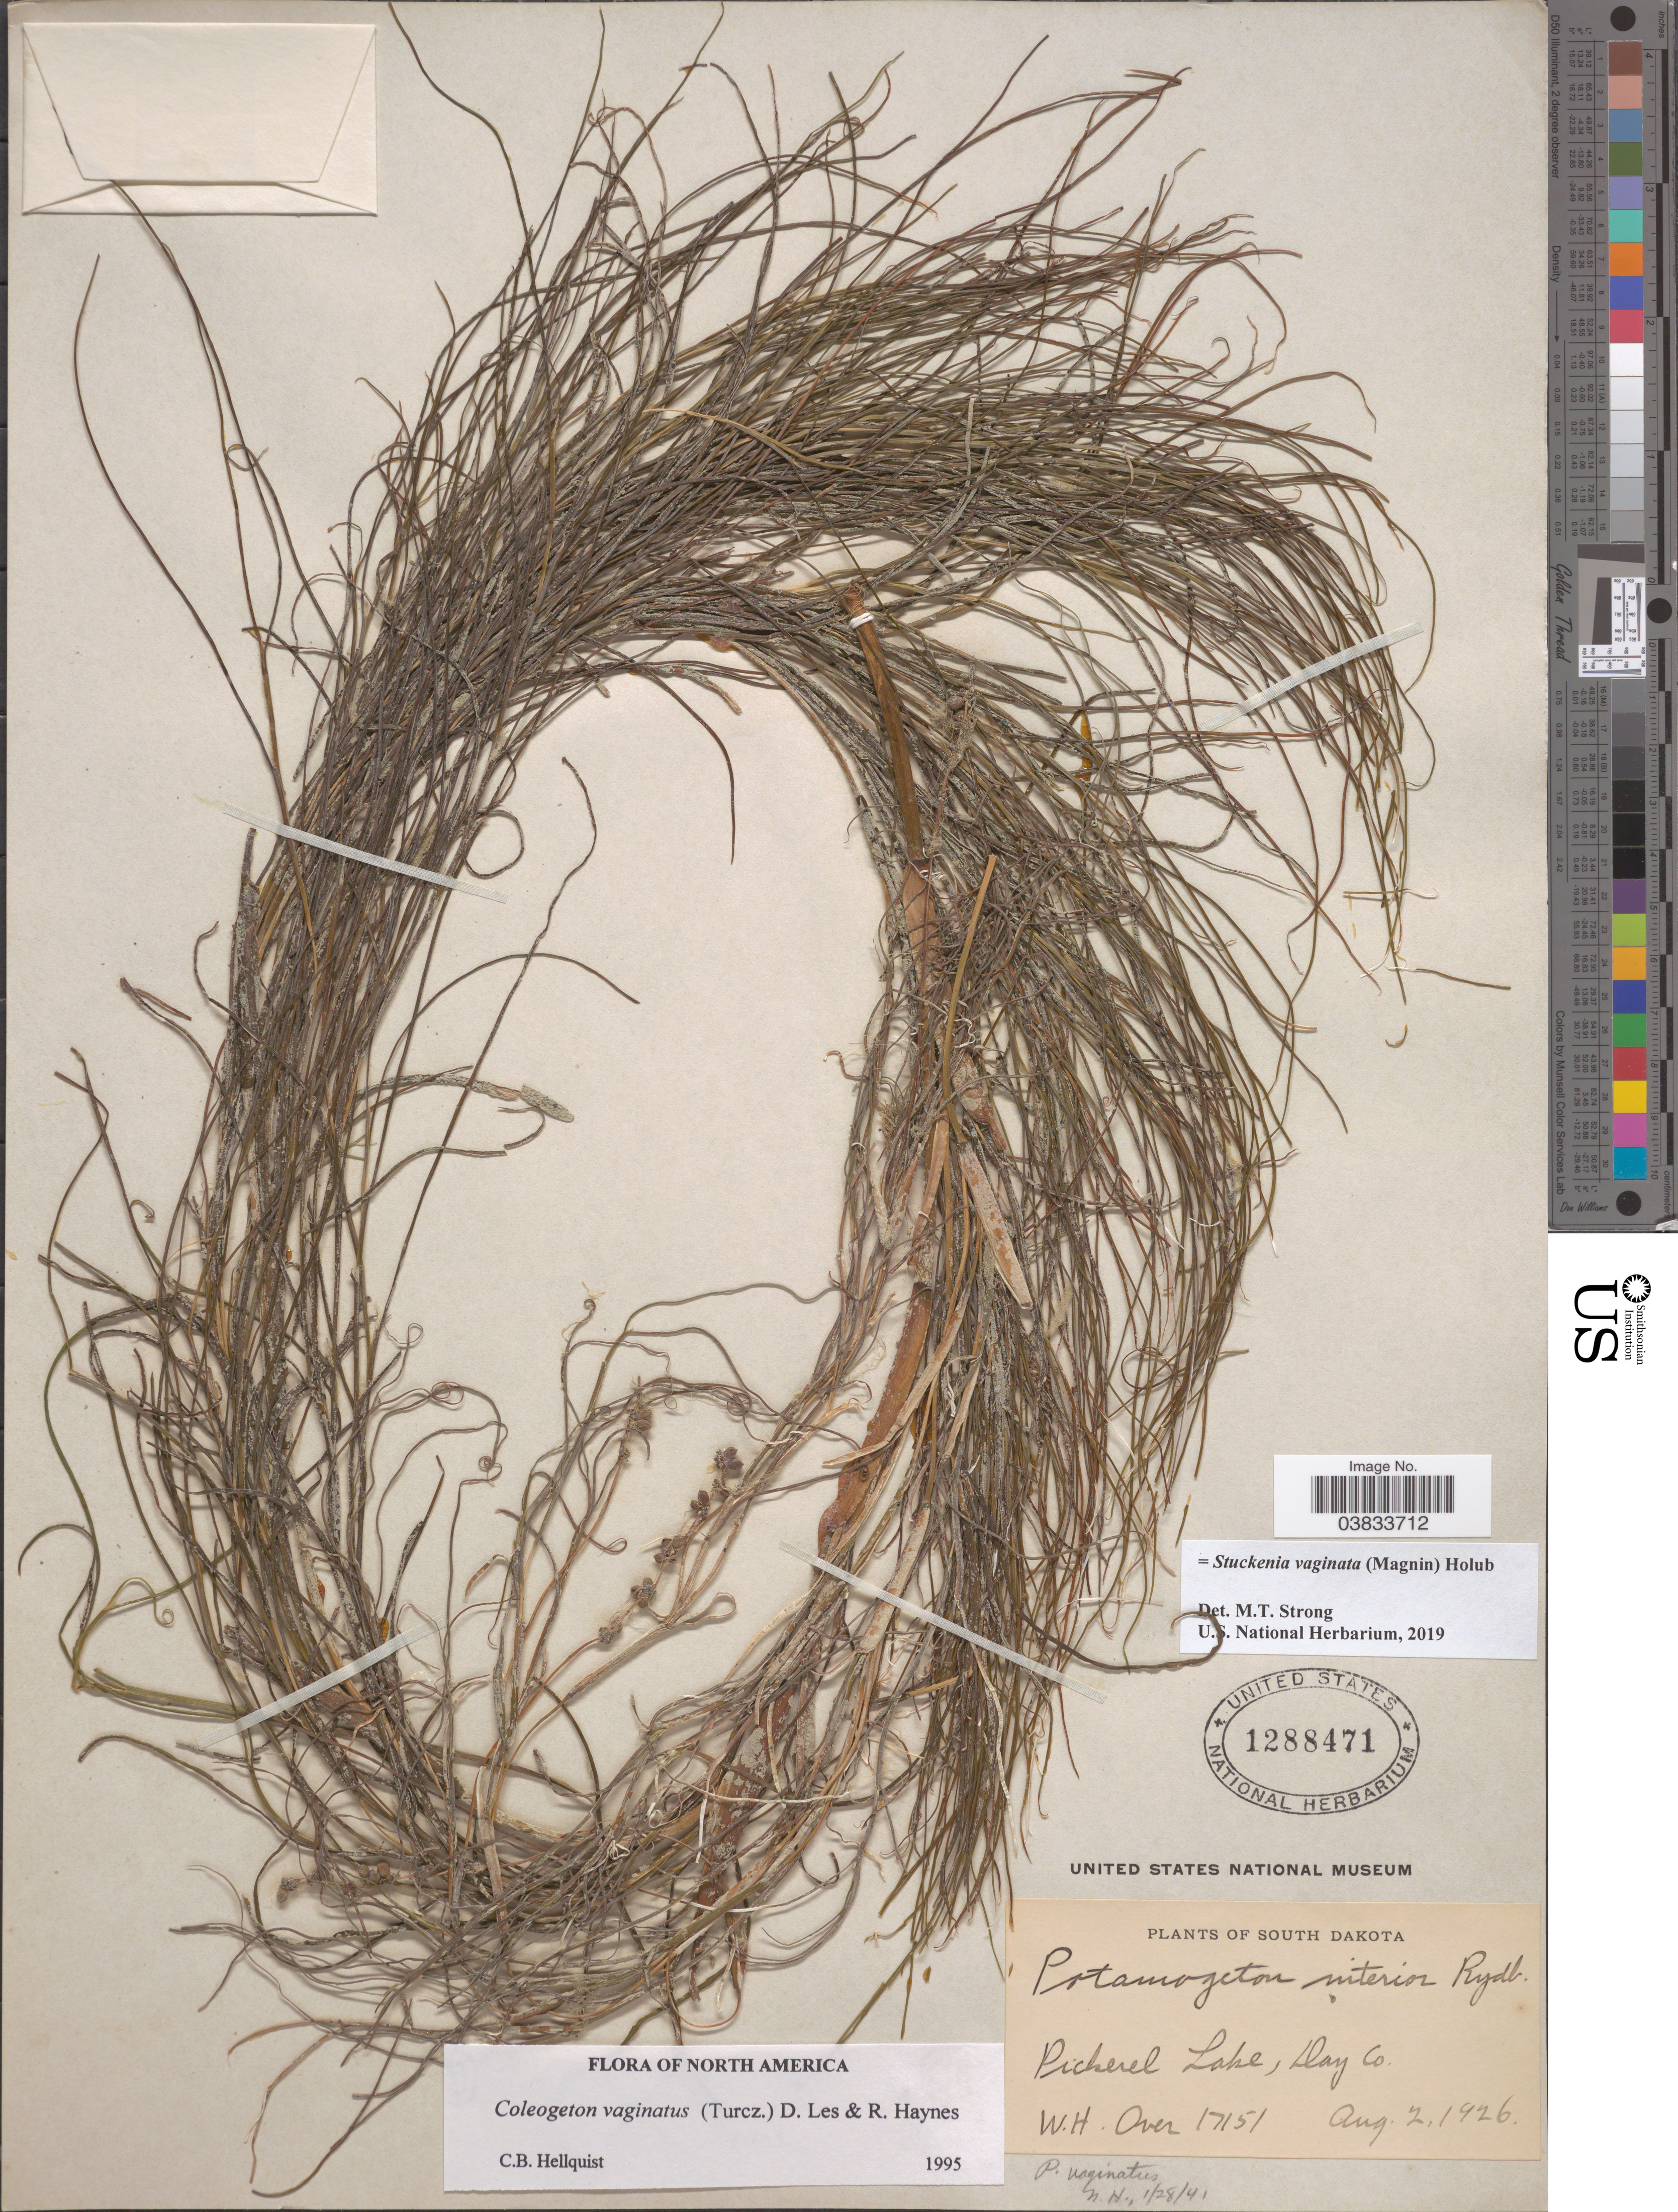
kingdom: Plantae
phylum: Tracheophyta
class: Liliopsida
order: Alismatales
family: Potamogetonaceae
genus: Stuckenia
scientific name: Stuckenia vaginata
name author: (Magnin) Holub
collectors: W. Over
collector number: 17151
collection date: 1926-08-02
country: United States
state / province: South Dakota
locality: Pickerel Lake, Day Co.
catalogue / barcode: US 1288471